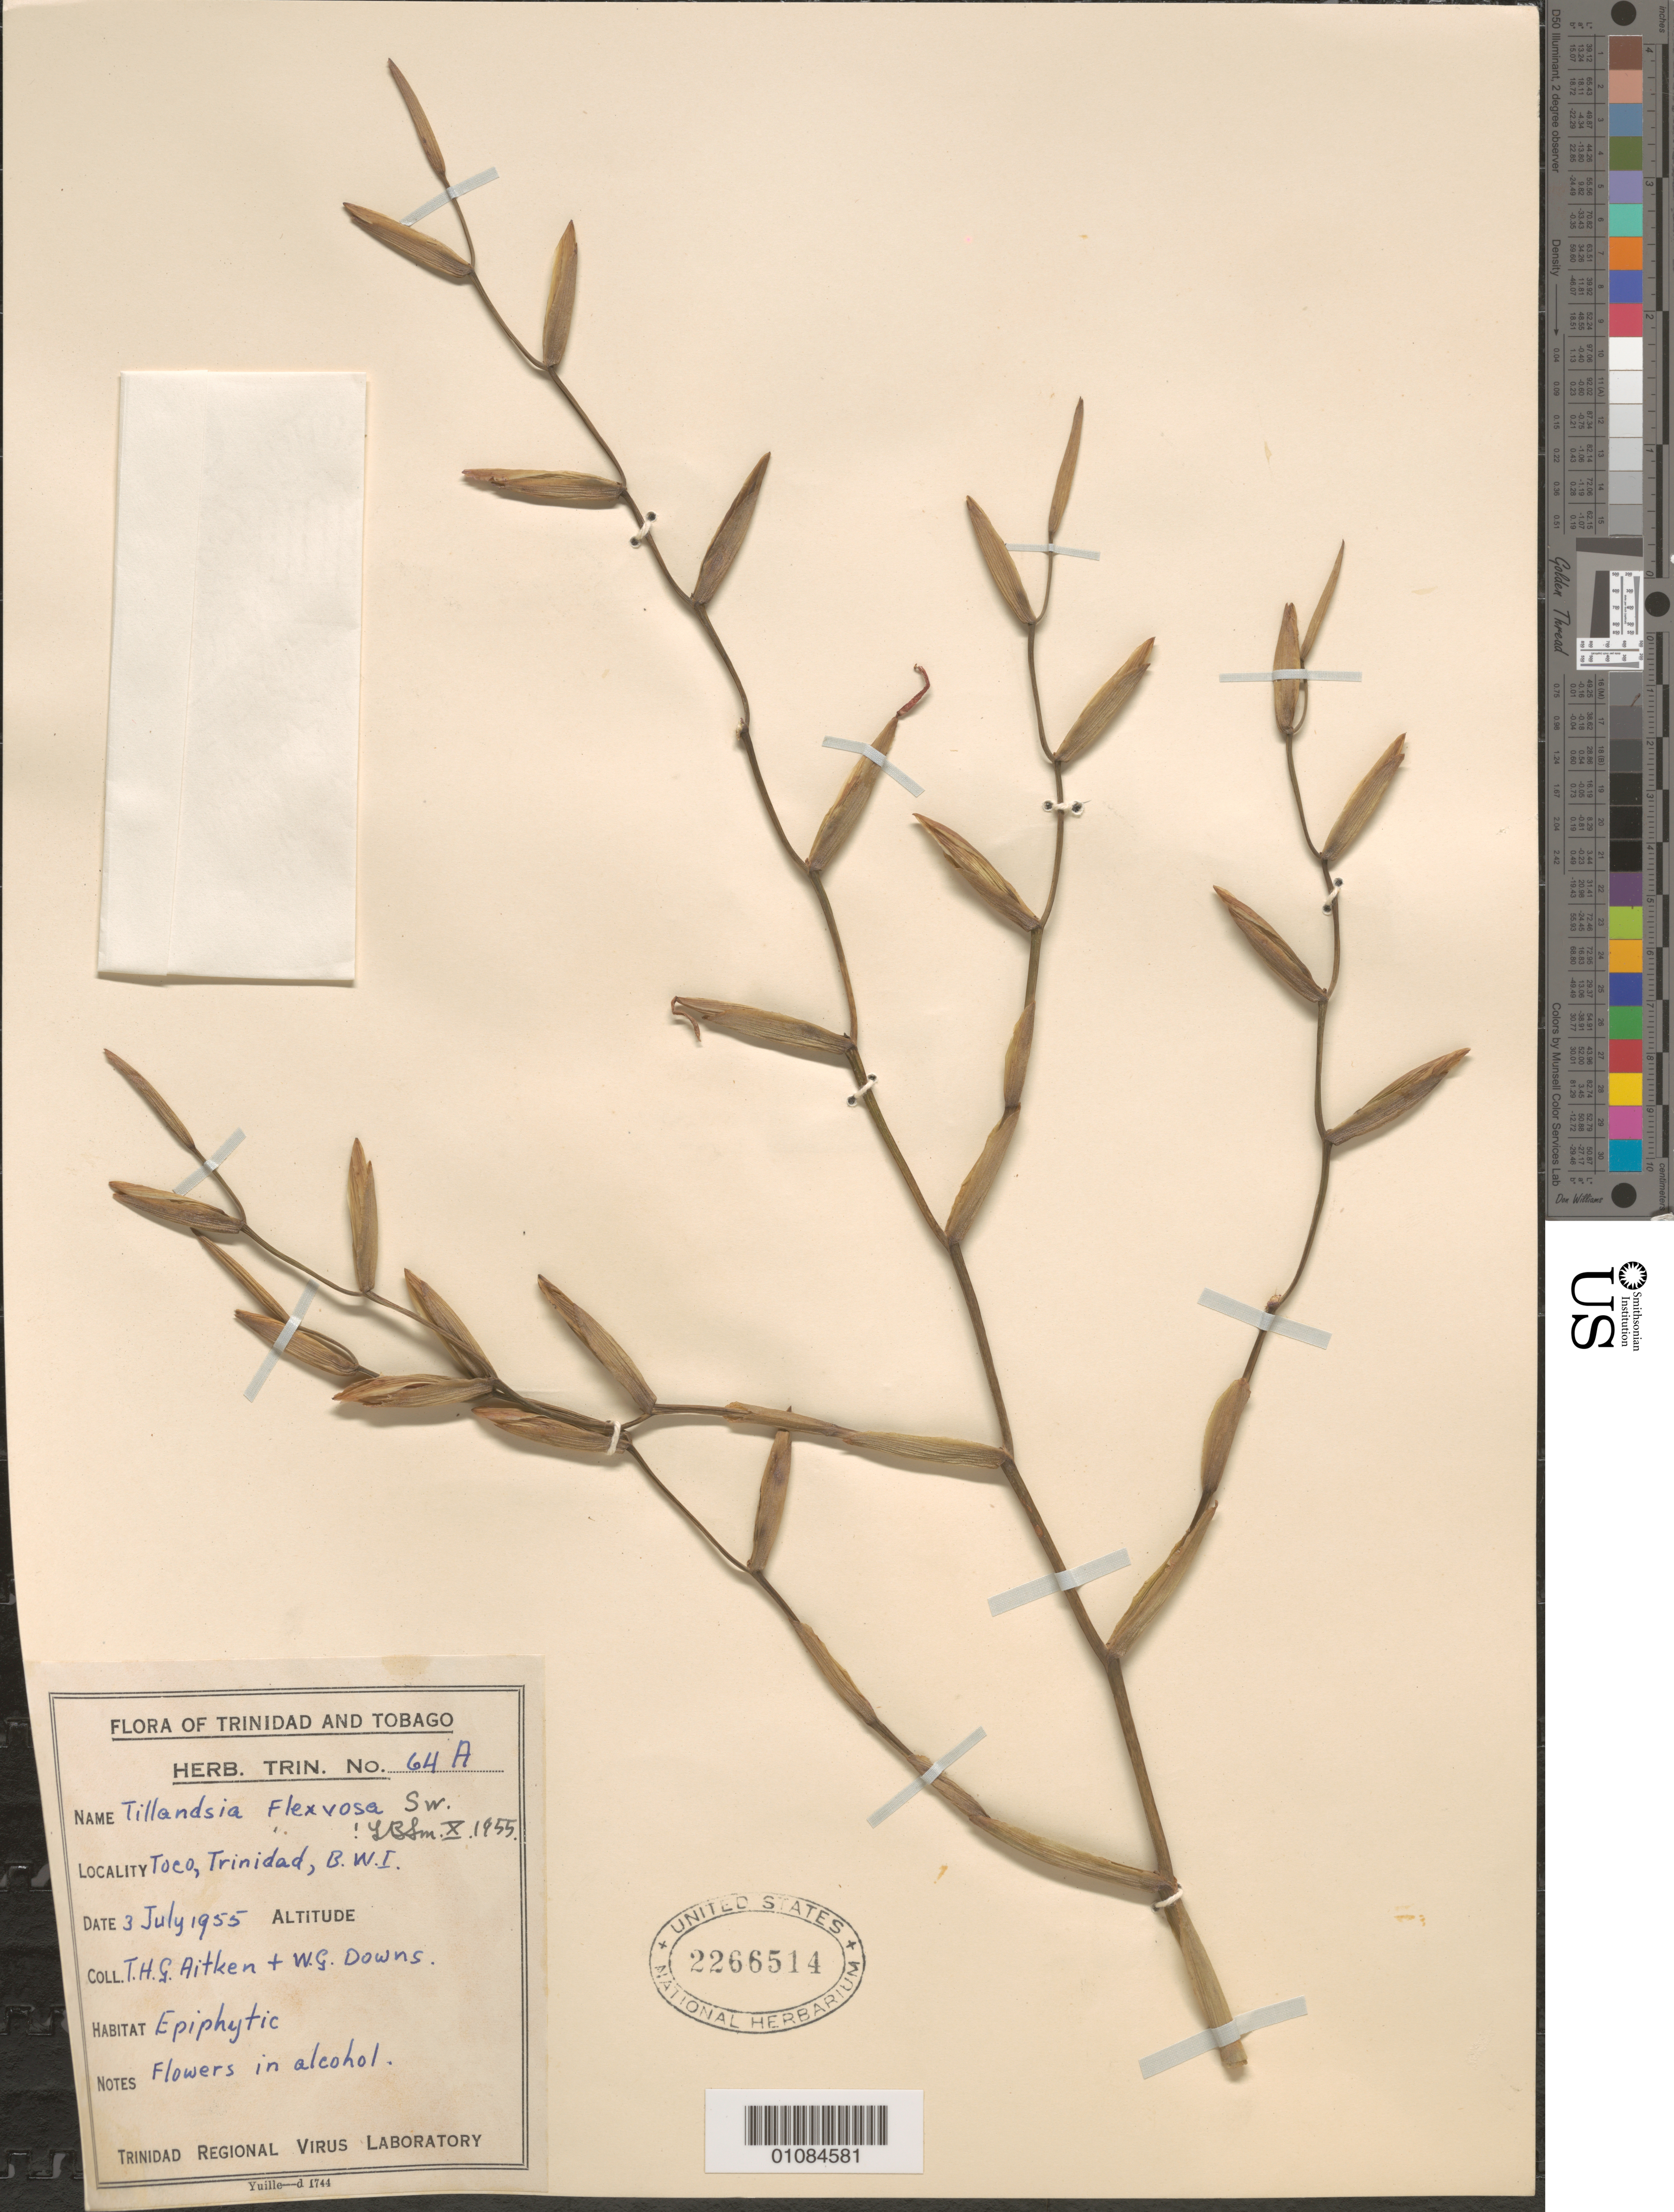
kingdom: Plantae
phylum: Tracheophyta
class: Liliopsida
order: Poales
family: Bromeliaceae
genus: Tillandsia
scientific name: Tillandsia flexuosa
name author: Sw.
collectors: T. Aitken & W. G. Downs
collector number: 64A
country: Trinidad and Tobago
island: Trinidad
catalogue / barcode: US 2266514